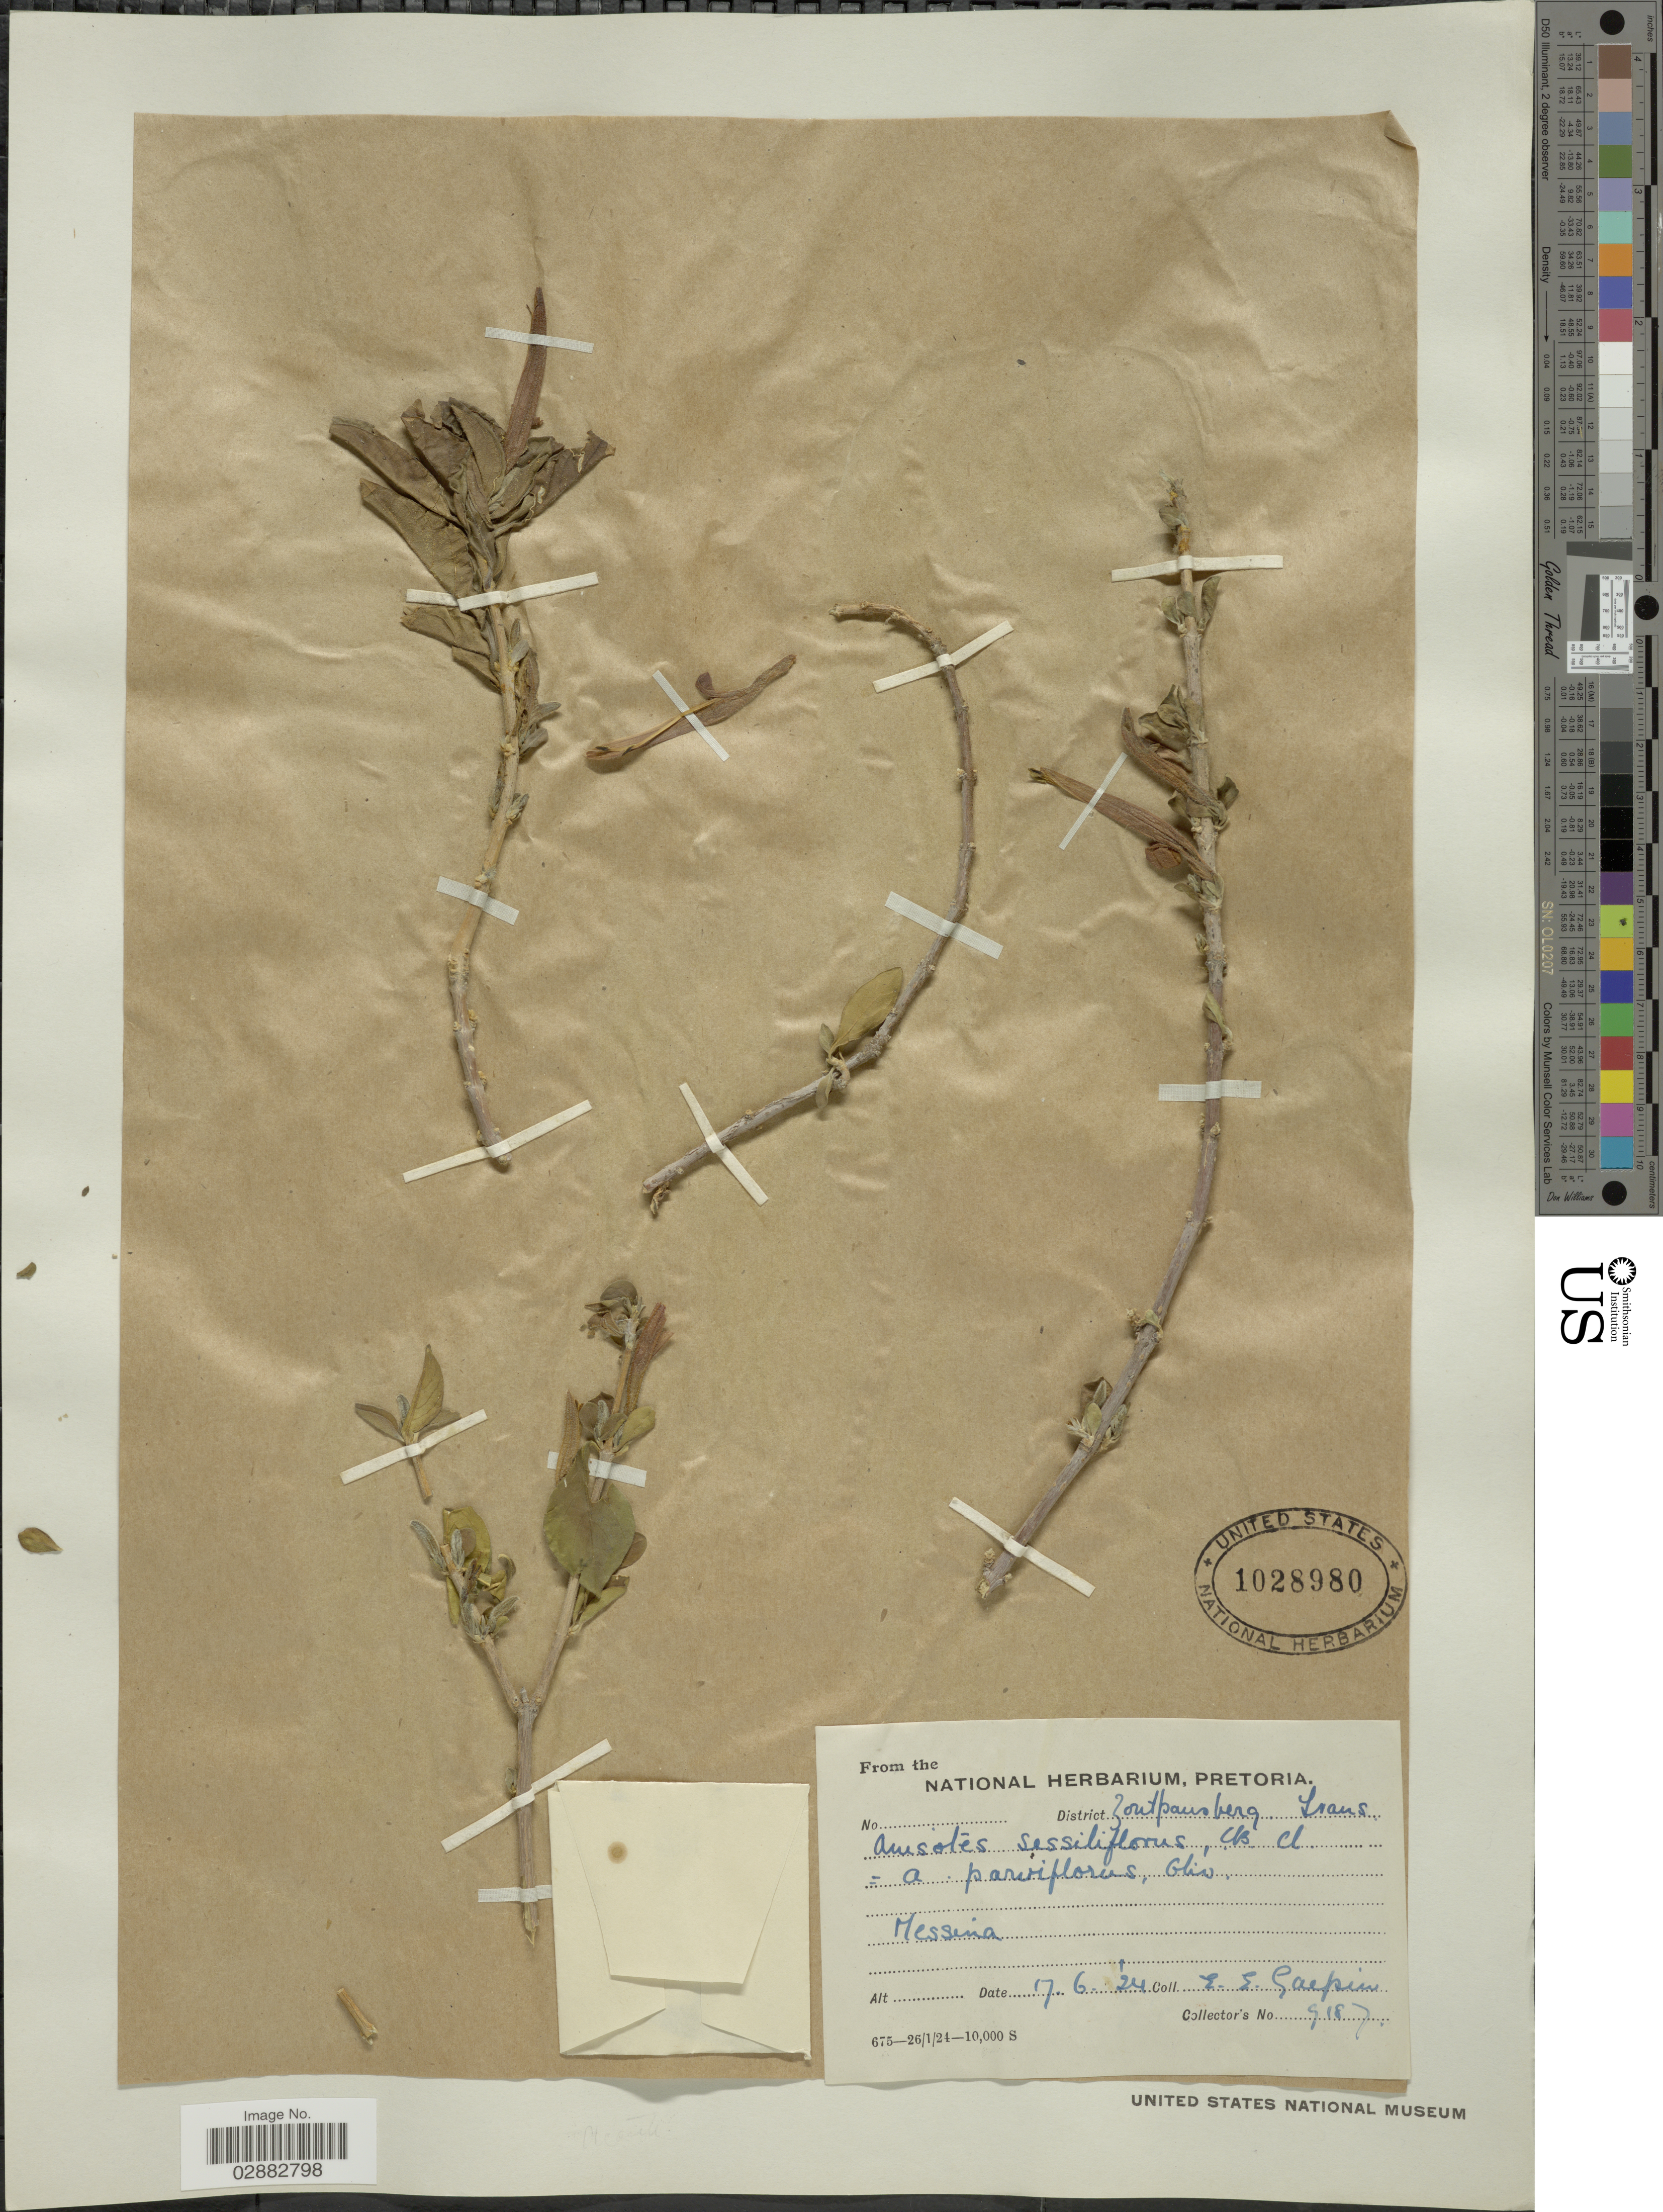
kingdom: Plantae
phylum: Tracheophyta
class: Magnoliopsida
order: Lamiales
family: Acanthaceae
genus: Anisotes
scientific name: Anisotes sessiliflorus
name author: (T. Anderson) C.B. Clarke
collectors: E. Galpin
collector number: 9187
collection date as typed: Transcribed d/m/y: 17/6/24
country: South Africa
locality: District Zoutpansberg, Trans. Messina.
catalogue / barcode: US 1028980